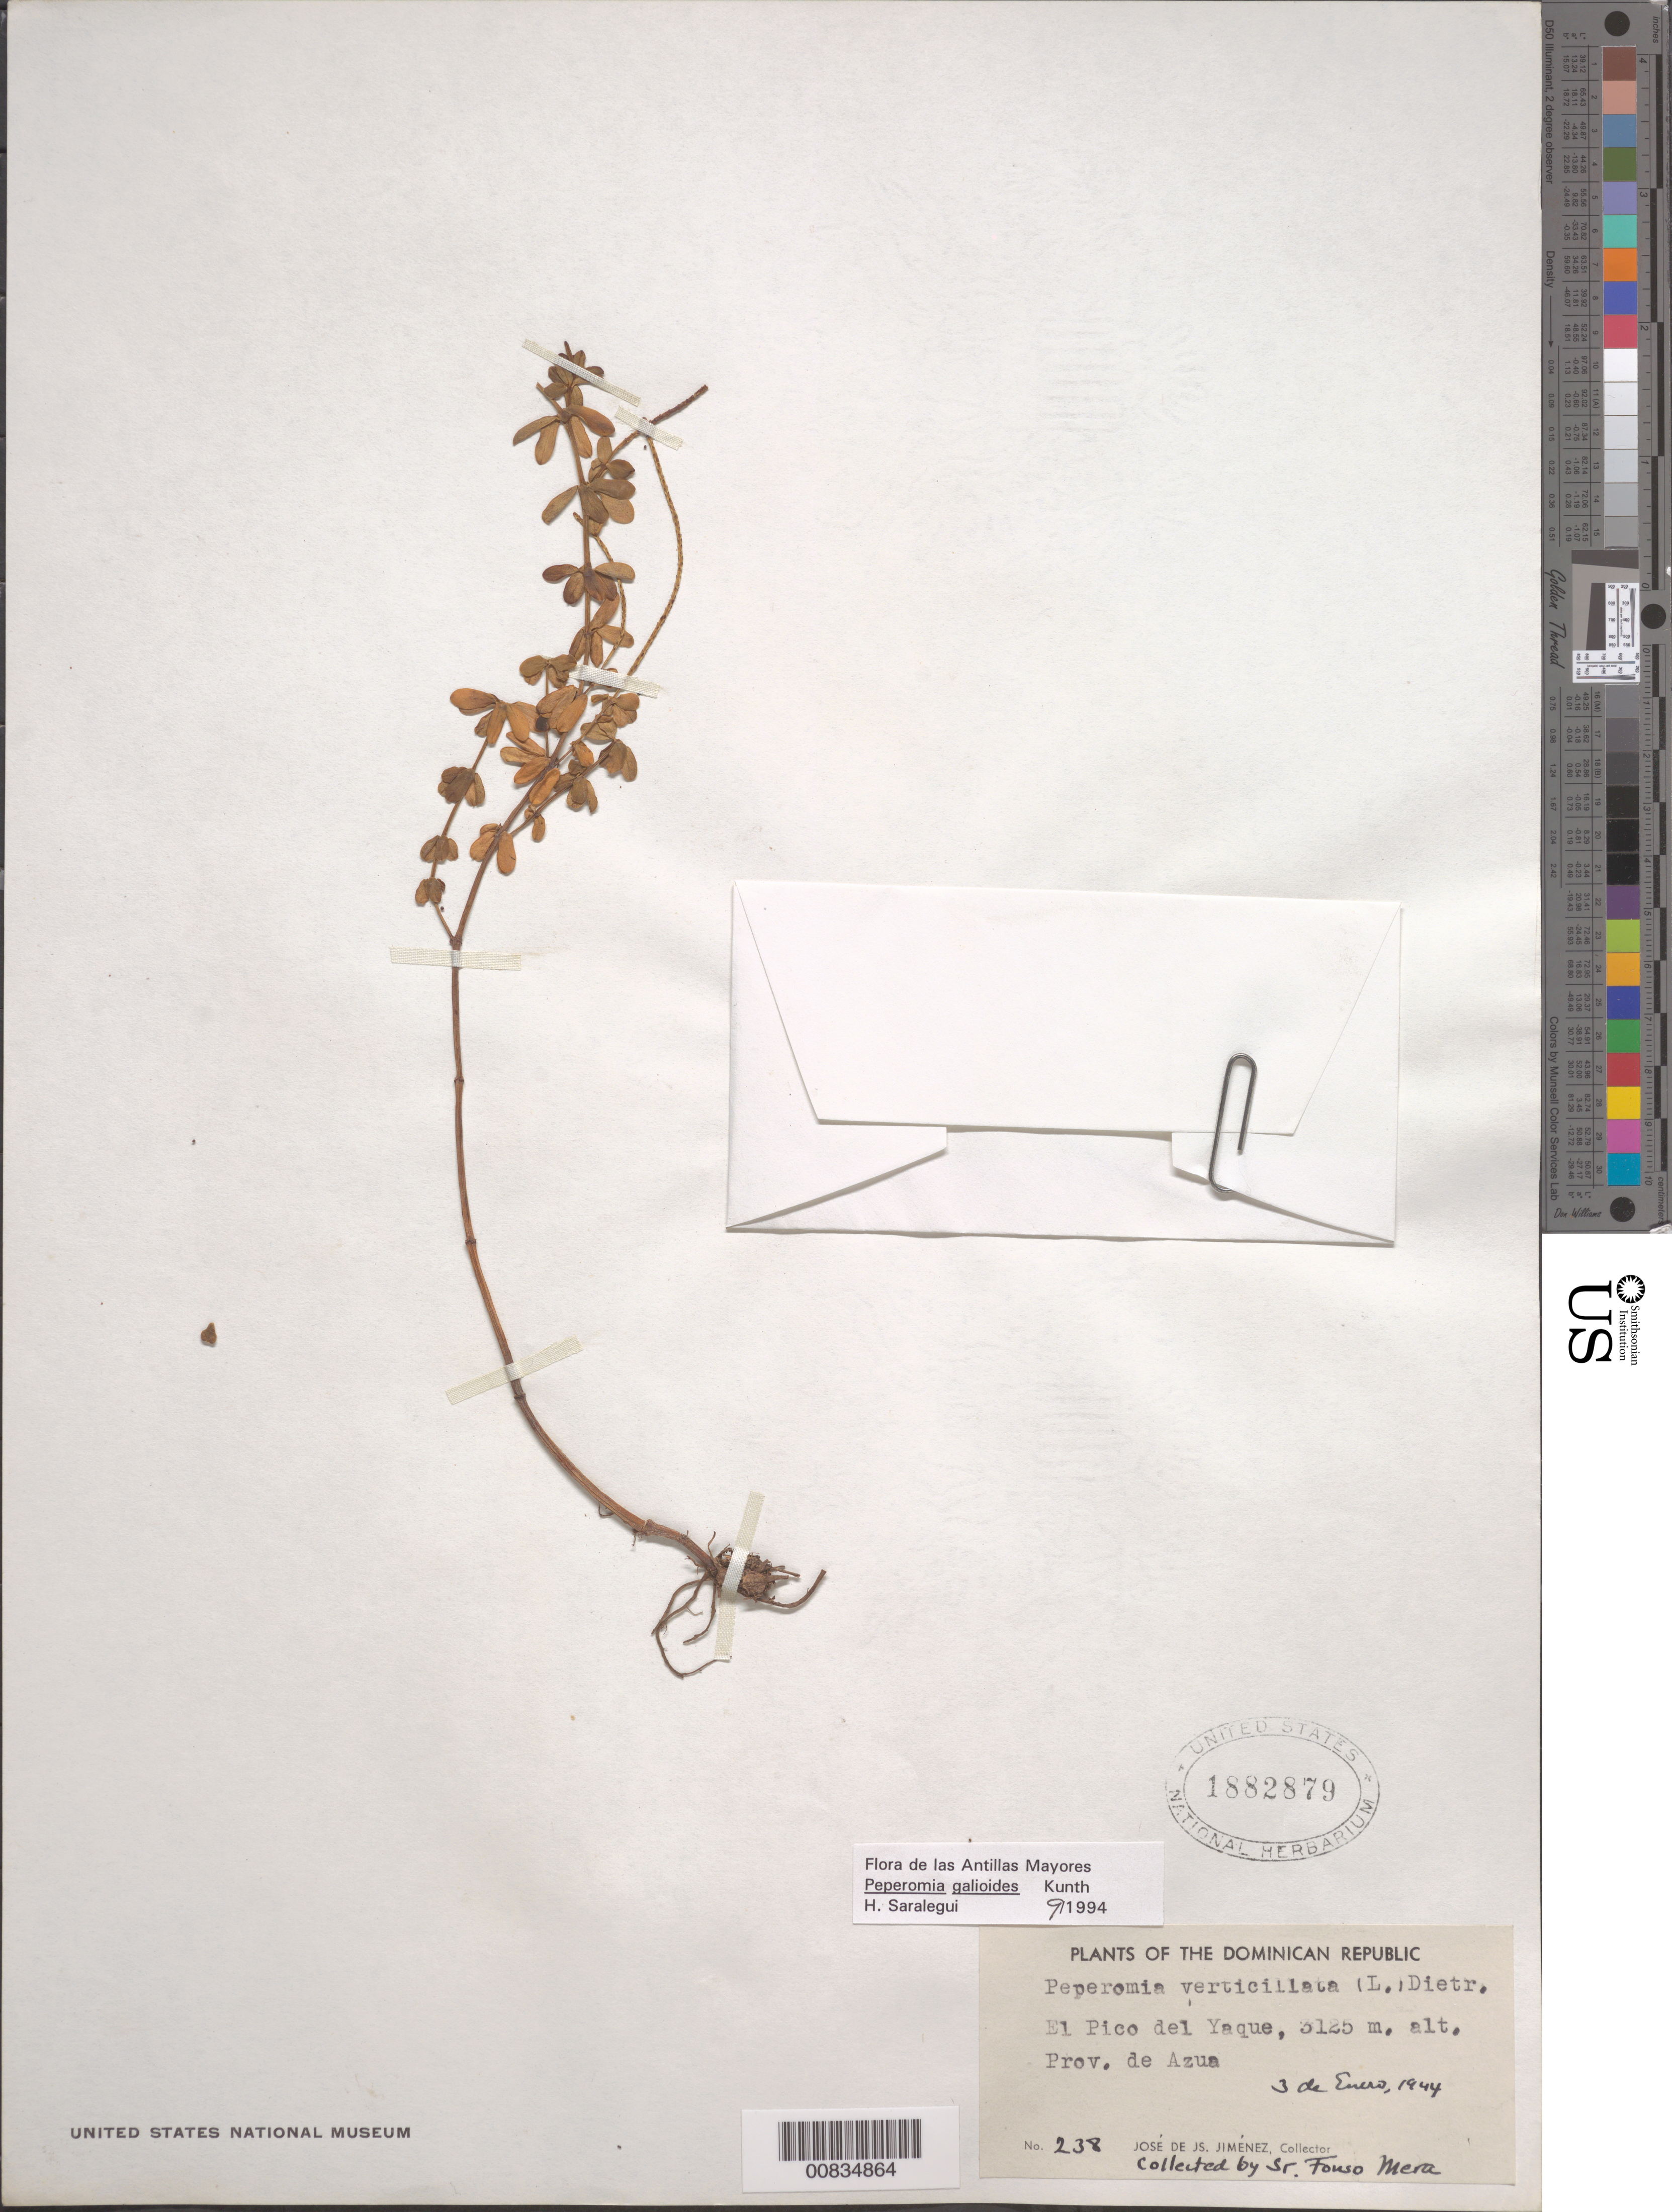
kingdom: Plantae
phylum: Tracheophyta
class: Magnoliopsida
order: Piperales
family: Piperaceae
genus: Peperomia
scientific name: Peperomia galioides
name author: Kunth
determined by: Saralegui Boza, H., (HAJB), Jardin Botanico Nacional (Habana)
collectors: J. J. Jiménez & F. Mera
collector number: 238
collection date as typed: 03 Jan 1944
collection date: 1944-01-03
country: Dominican Republic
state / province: Azua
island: Hispaniola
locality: El Pico del Yaque.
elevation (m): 3125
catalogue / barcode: US 1882879